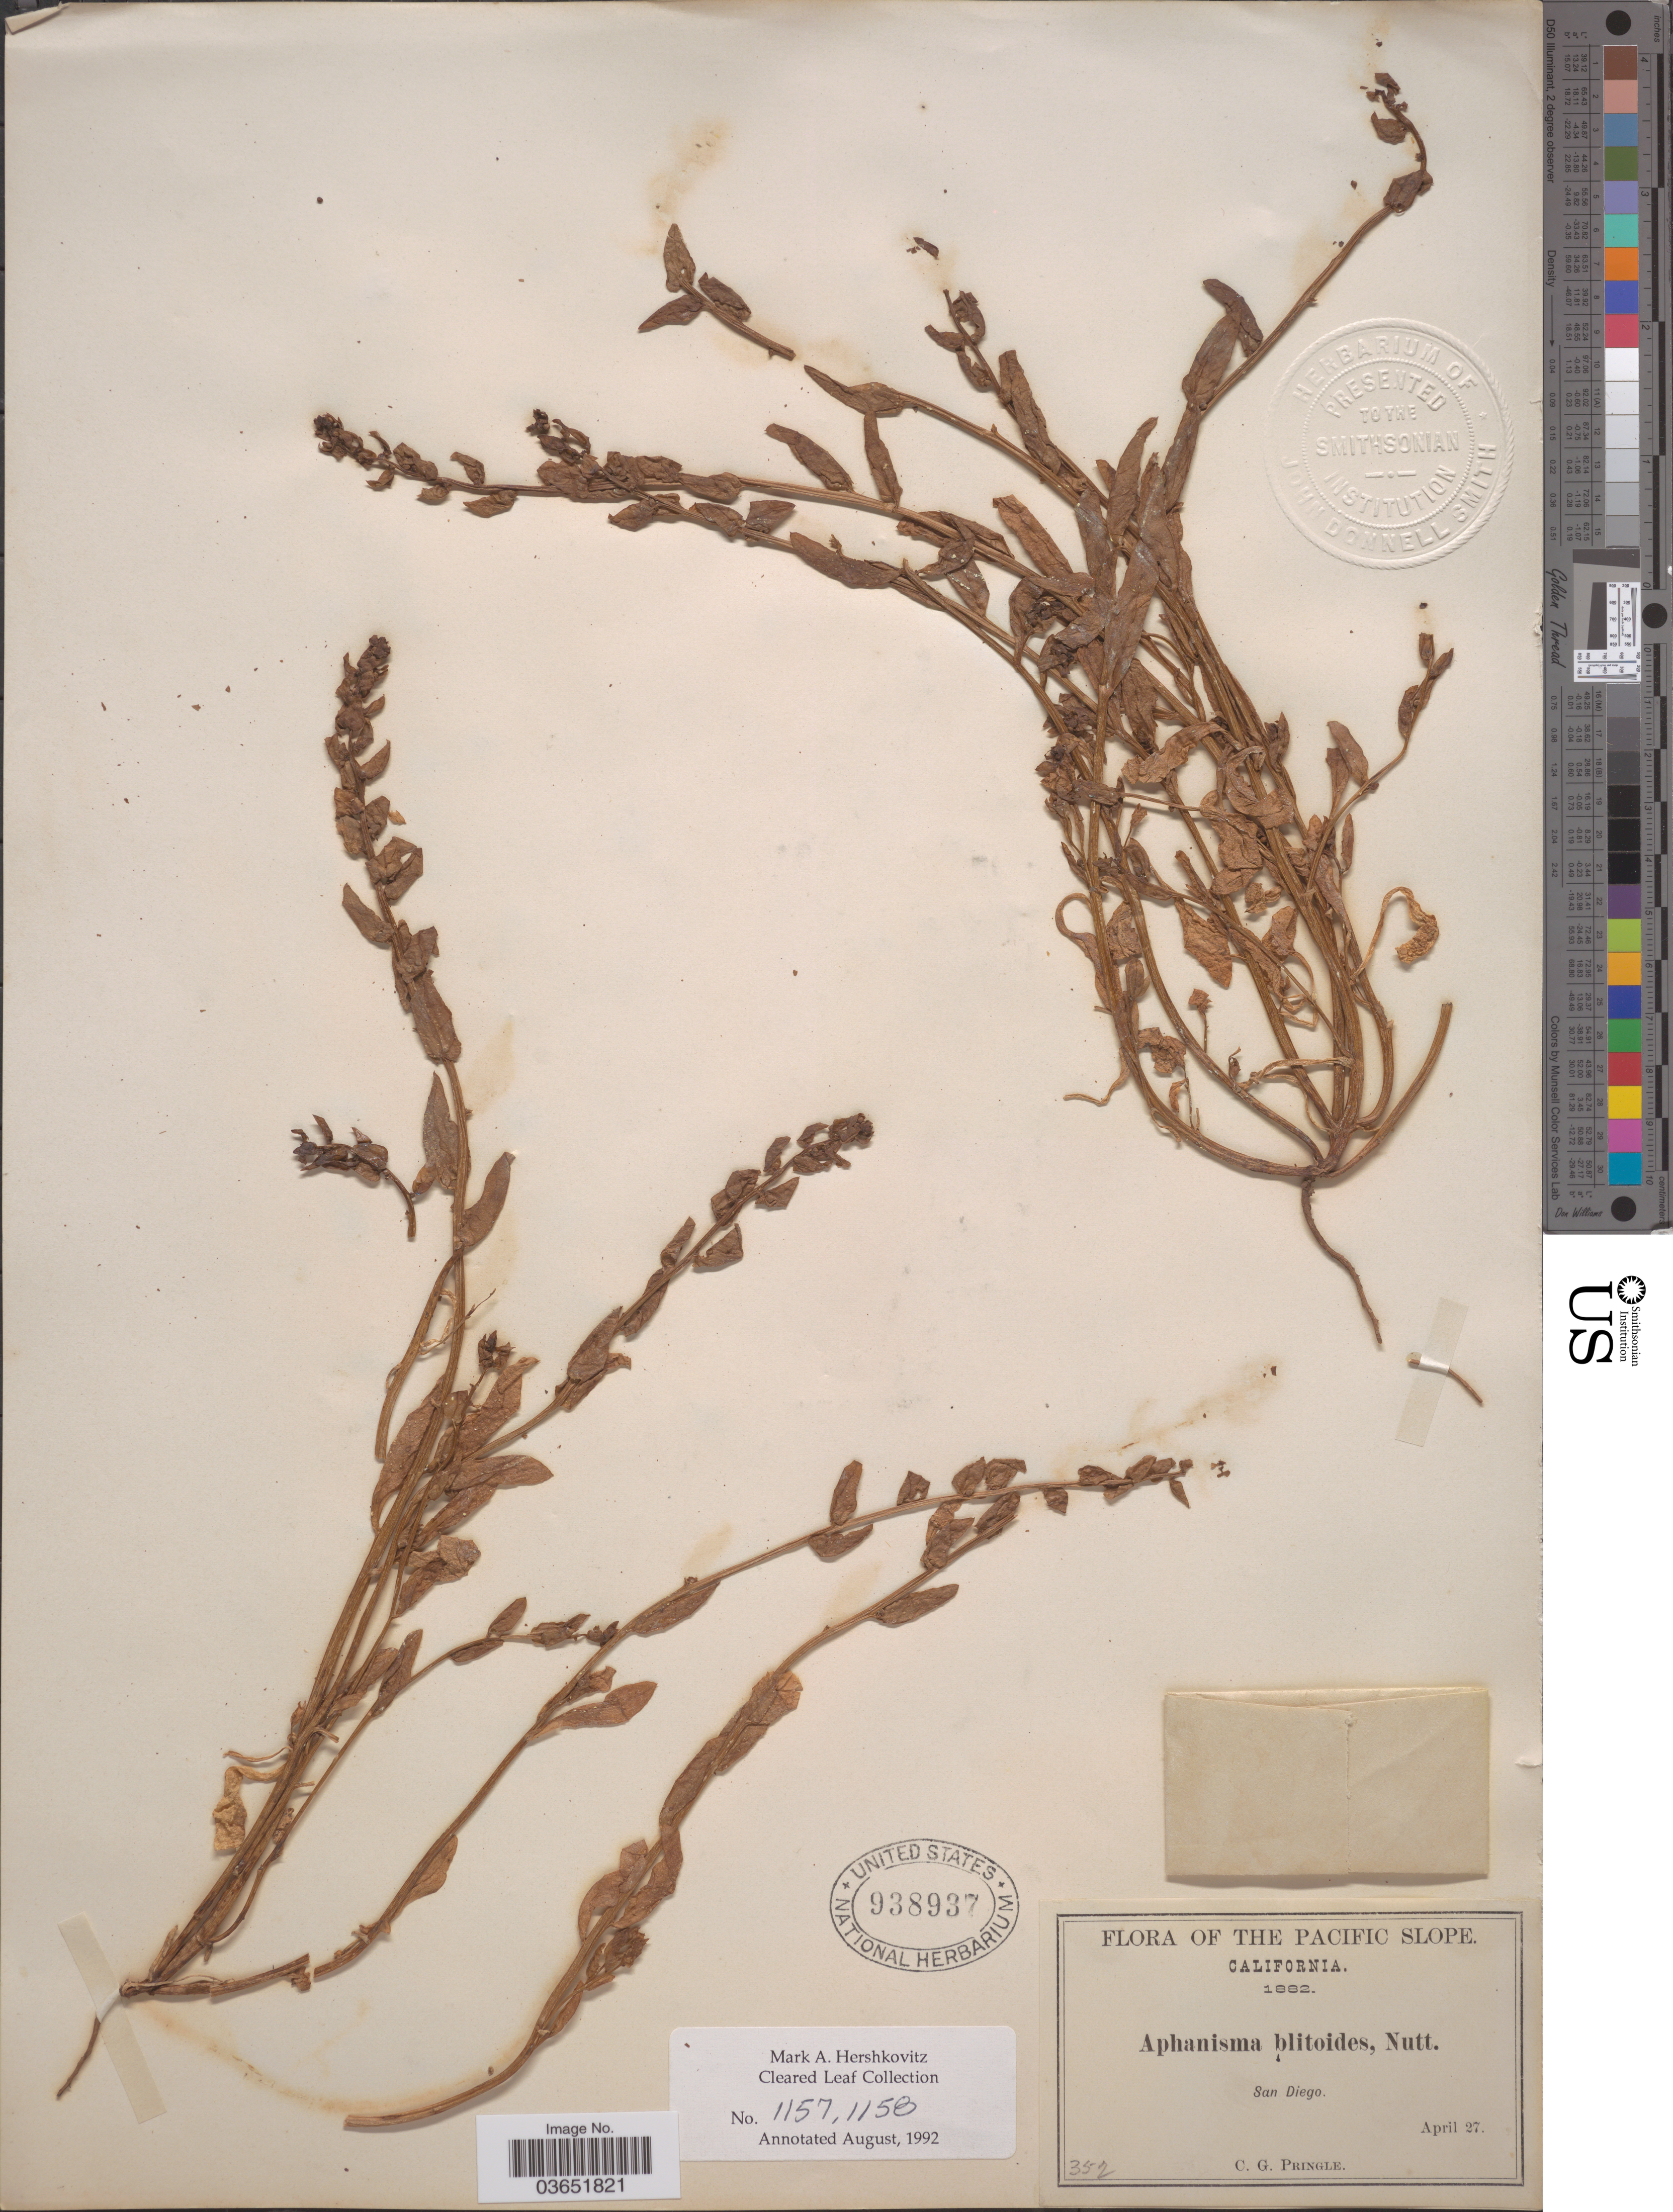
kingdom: Plantae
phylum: Tracheophyta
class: Magnoliopsida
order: Caryophyllales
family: Amaranthaceae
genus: Aphanisma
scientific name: Aphanisma blitoides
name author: Nutt. ex Moq.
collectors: C. G. Pringle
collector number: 352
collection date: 1882-04-27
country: United States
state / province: California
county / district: San Diego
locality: The Pacific Slope. San Diego.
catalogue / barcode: US 938937